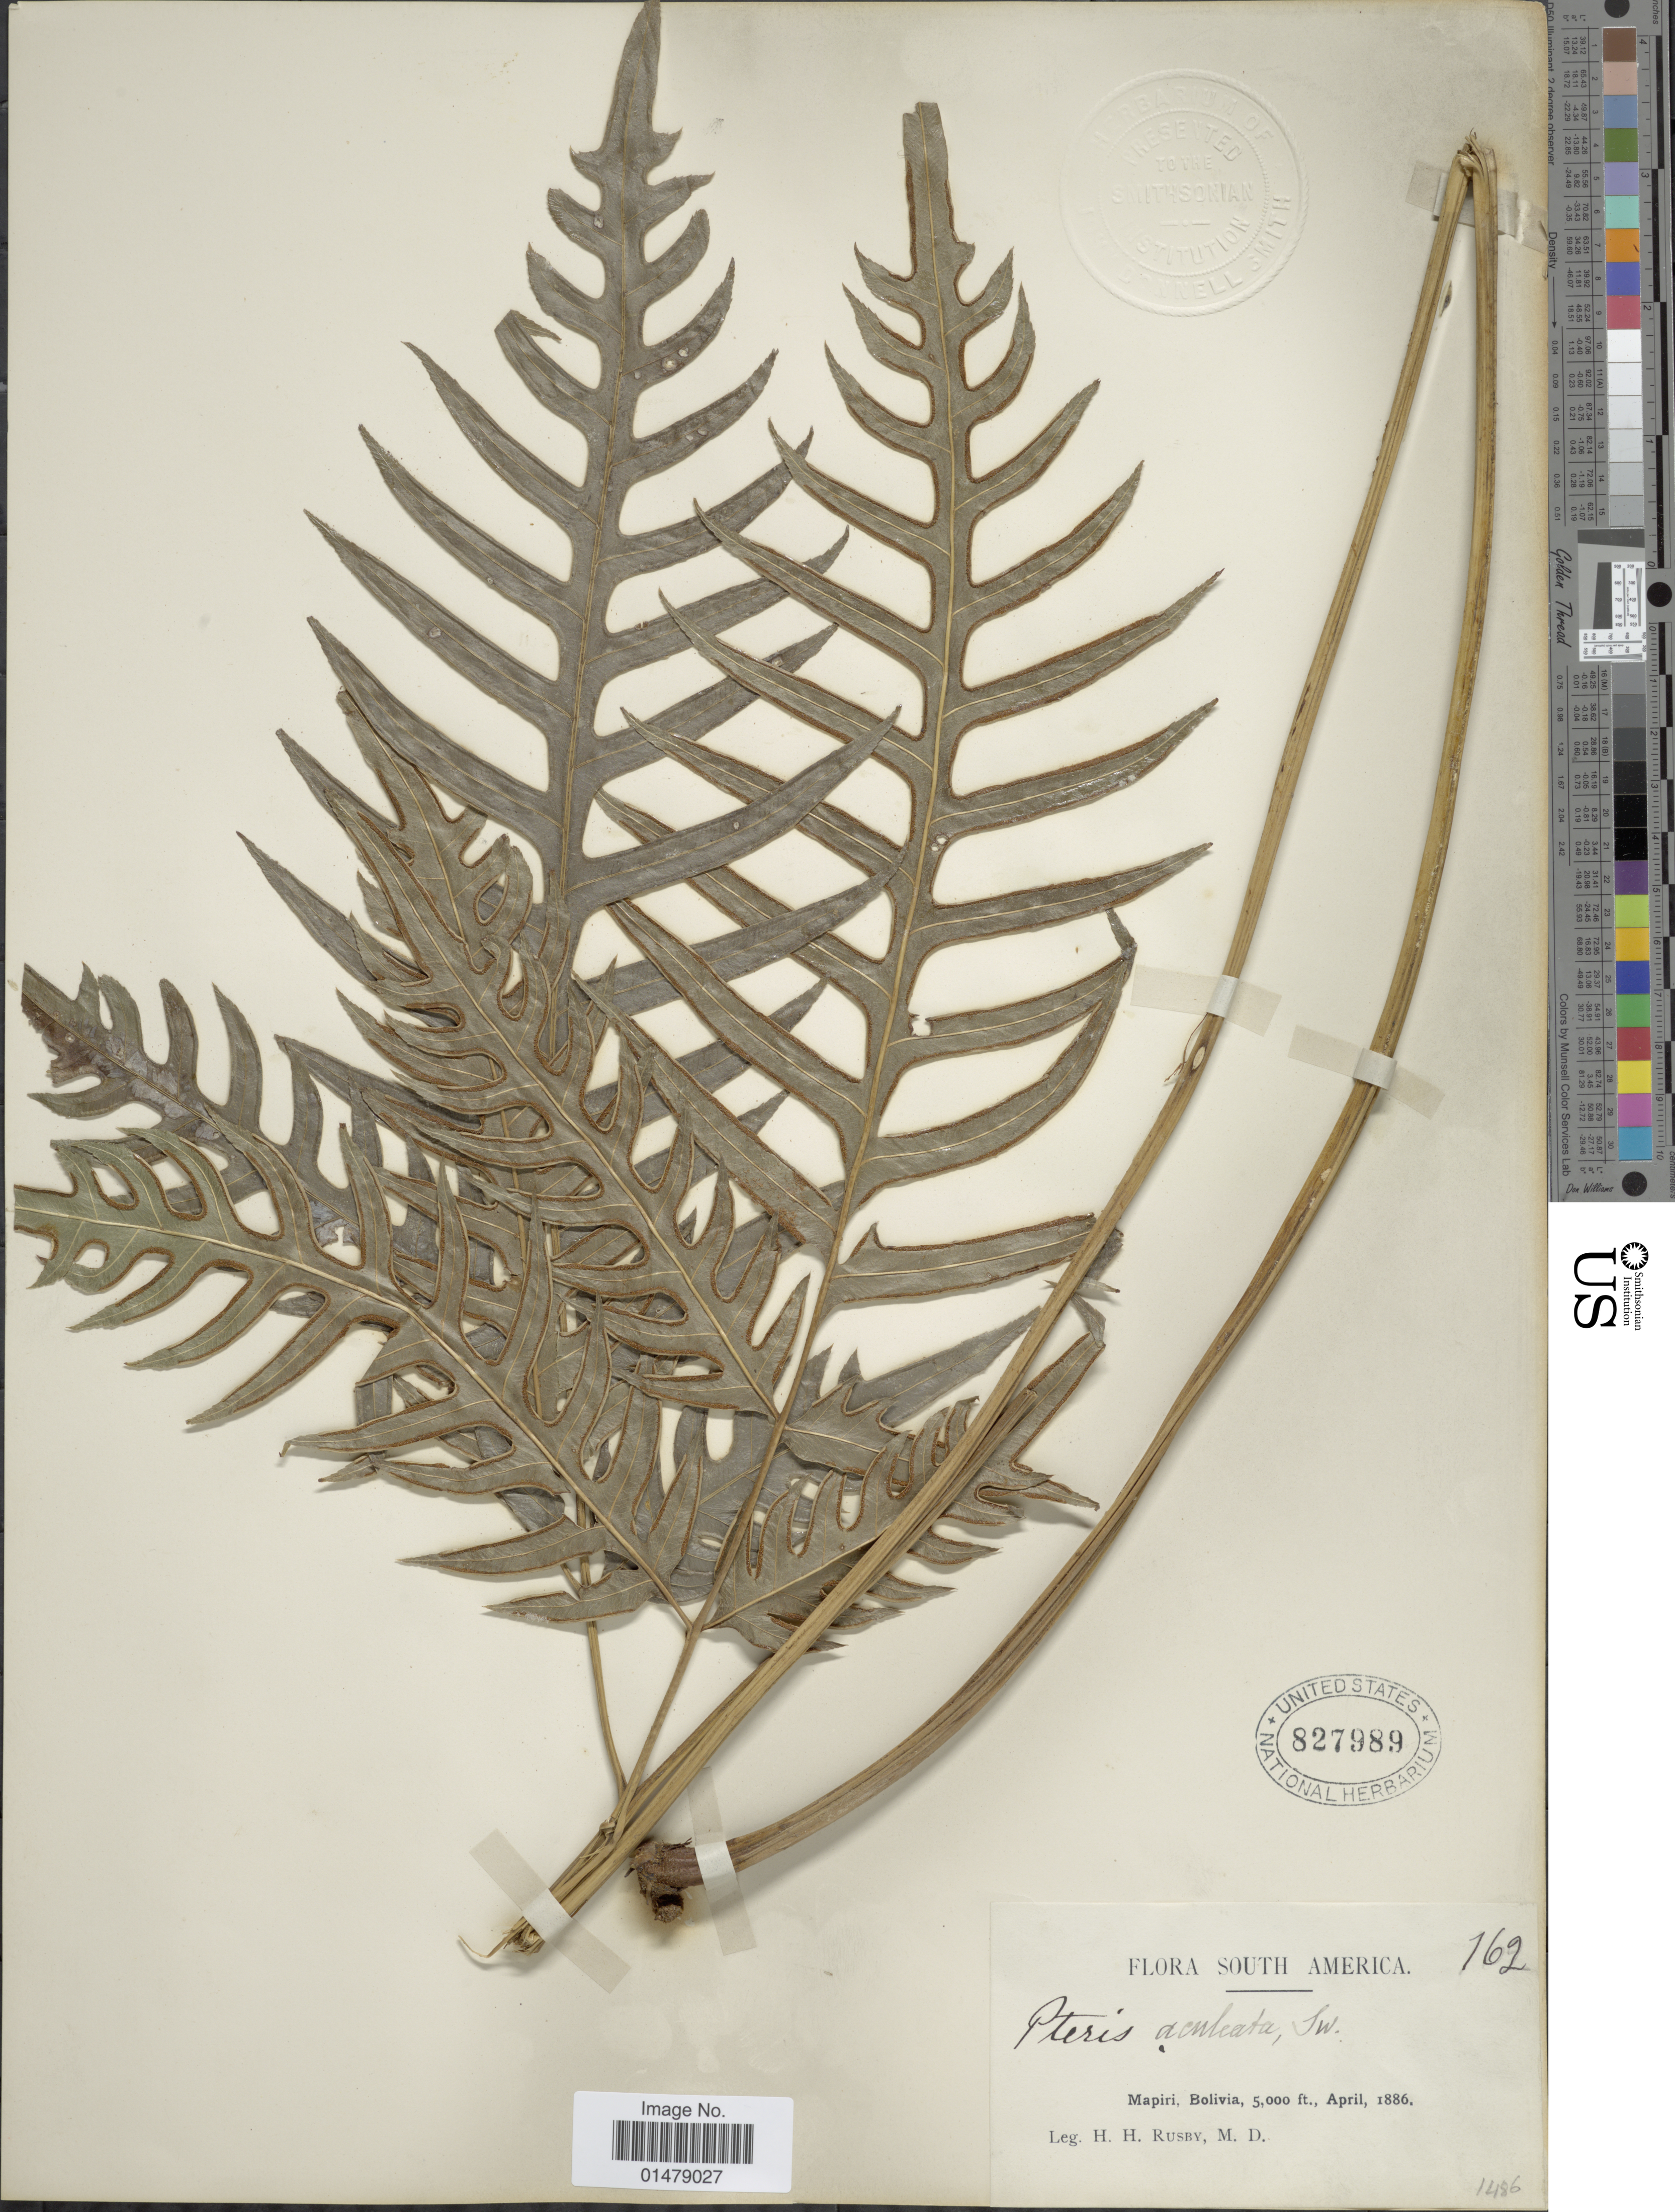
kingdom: Plantae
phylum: Tracheophyta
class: Polypodiopsida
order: Polypodiales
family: Pteridaceae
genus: Pteris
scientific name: Pteris altissima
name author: Poir.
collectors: H. H. Rusby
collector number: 162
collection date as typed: April, 1886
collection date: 1886-04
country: Bolivia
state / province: La Páz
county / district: Larecaja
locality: Mapiri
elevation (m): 1524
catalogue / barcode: US 827989